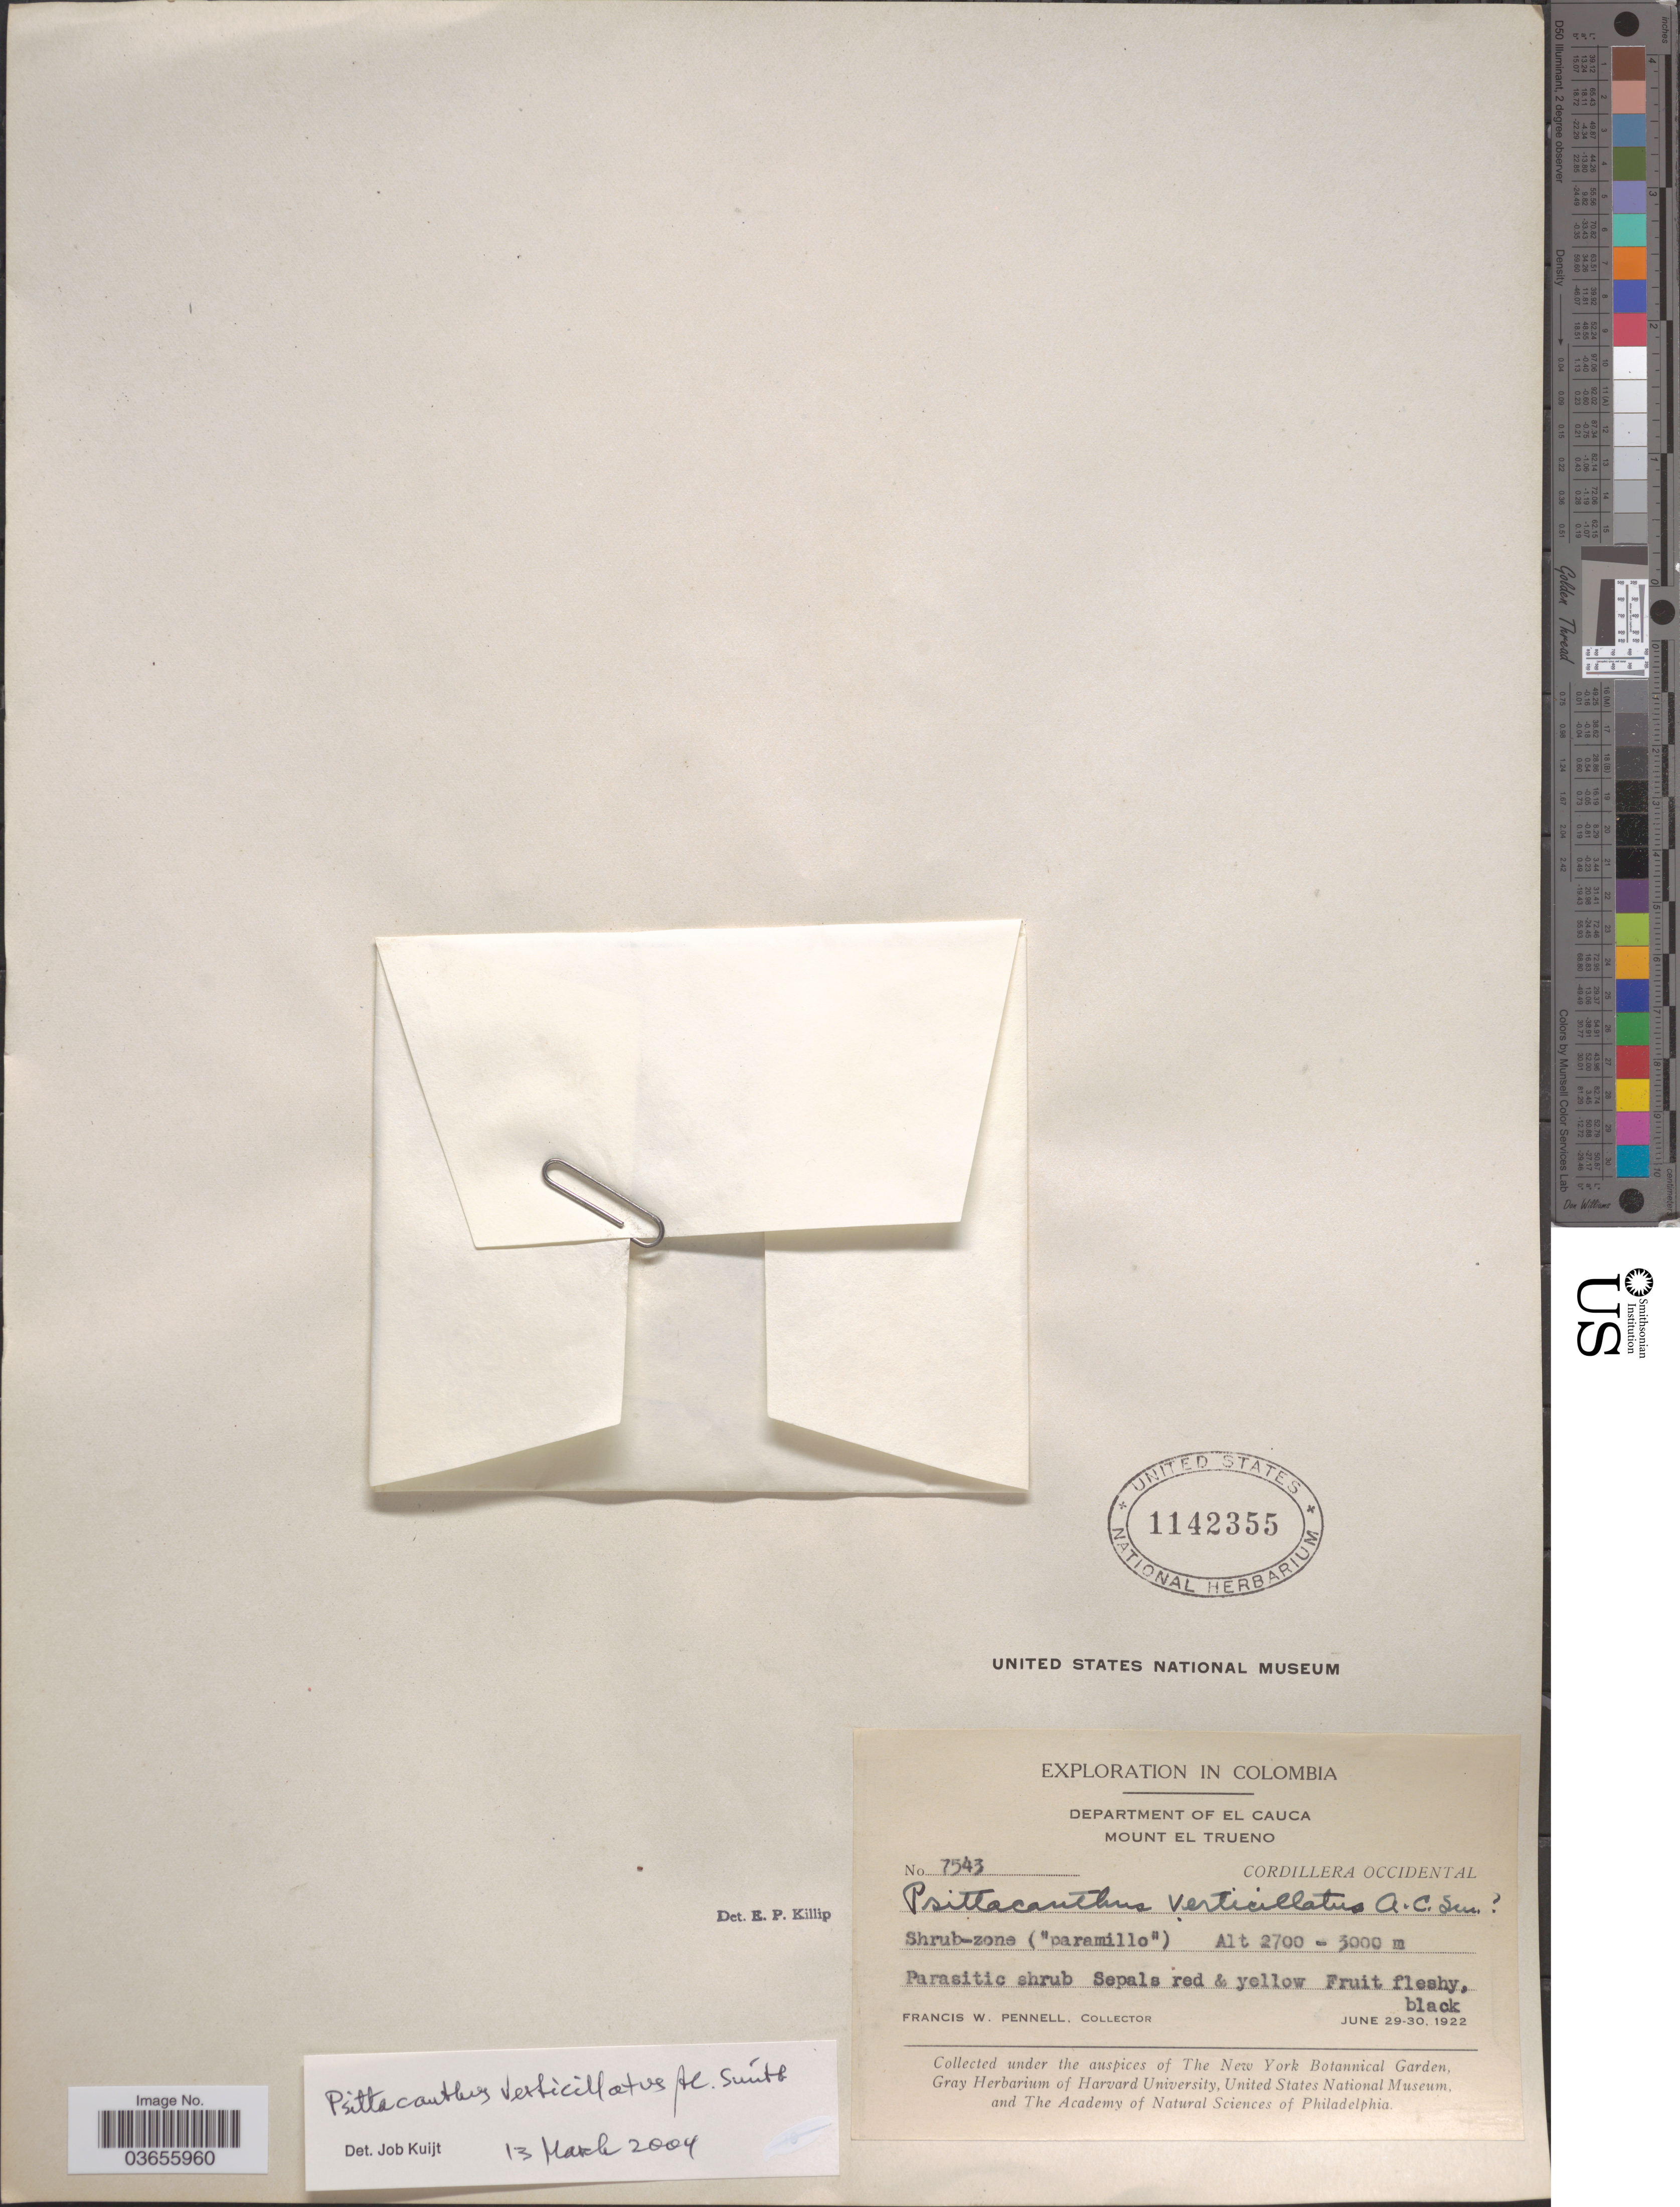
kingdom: Plantae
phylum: Tracheophyta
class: Magnoliopsida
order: Santalales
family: Loranthaceae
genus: Psittacanthus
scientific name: Psittacanthus verticillatus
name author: A.C. Sm.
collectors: F. W. Pennell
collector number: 7543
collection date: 1922-06-29/1922-06-30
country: Colombia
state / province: Cauca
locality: Department of El Cauca. Mount El Trueno. Cordillera Occidental.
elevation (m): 2700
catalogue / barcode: US 1142355